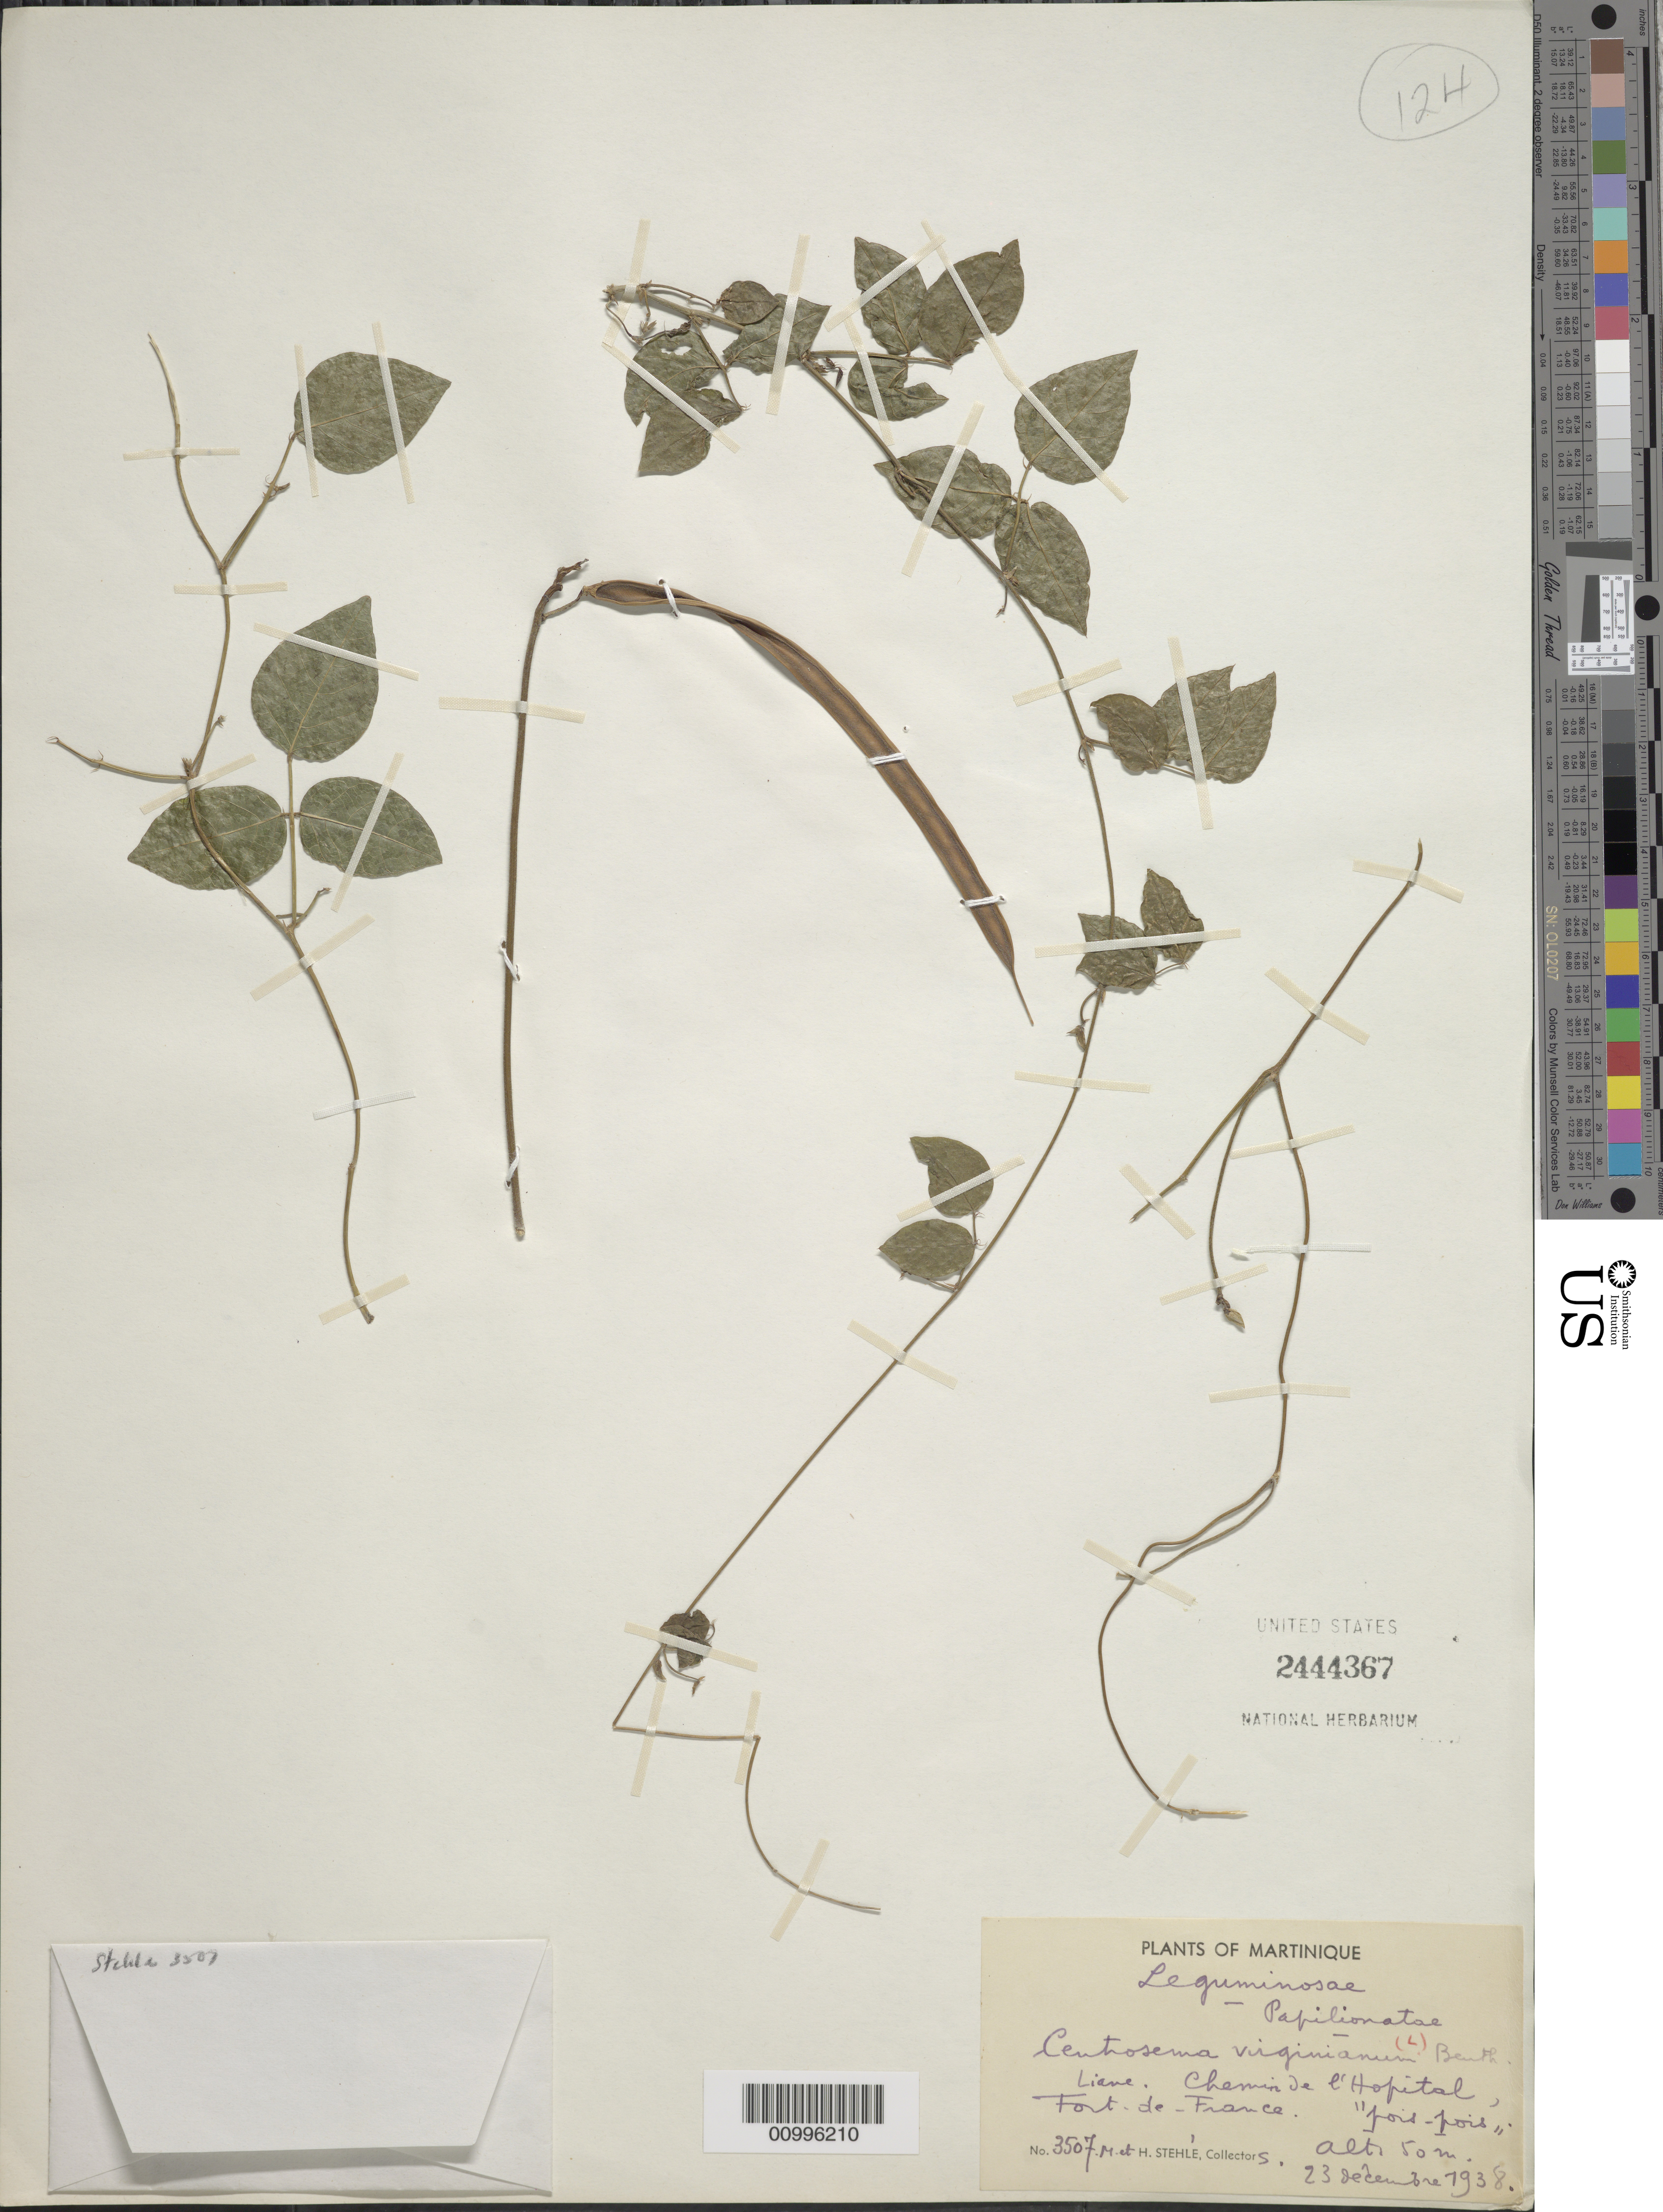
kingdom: Plantae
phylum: Tracheophyta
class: Magnoliopsida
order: Fabales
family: Fabaceae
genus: Centrosema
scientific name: Centrosema virginianum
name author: (L.) Benth.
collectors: H. Stehlé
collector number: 3507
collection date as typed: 23 Dec 1938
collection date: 1938-12-23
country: Martinique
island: Martinique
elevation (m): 50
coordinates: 0 N, 0 E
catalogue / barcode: US 2444367